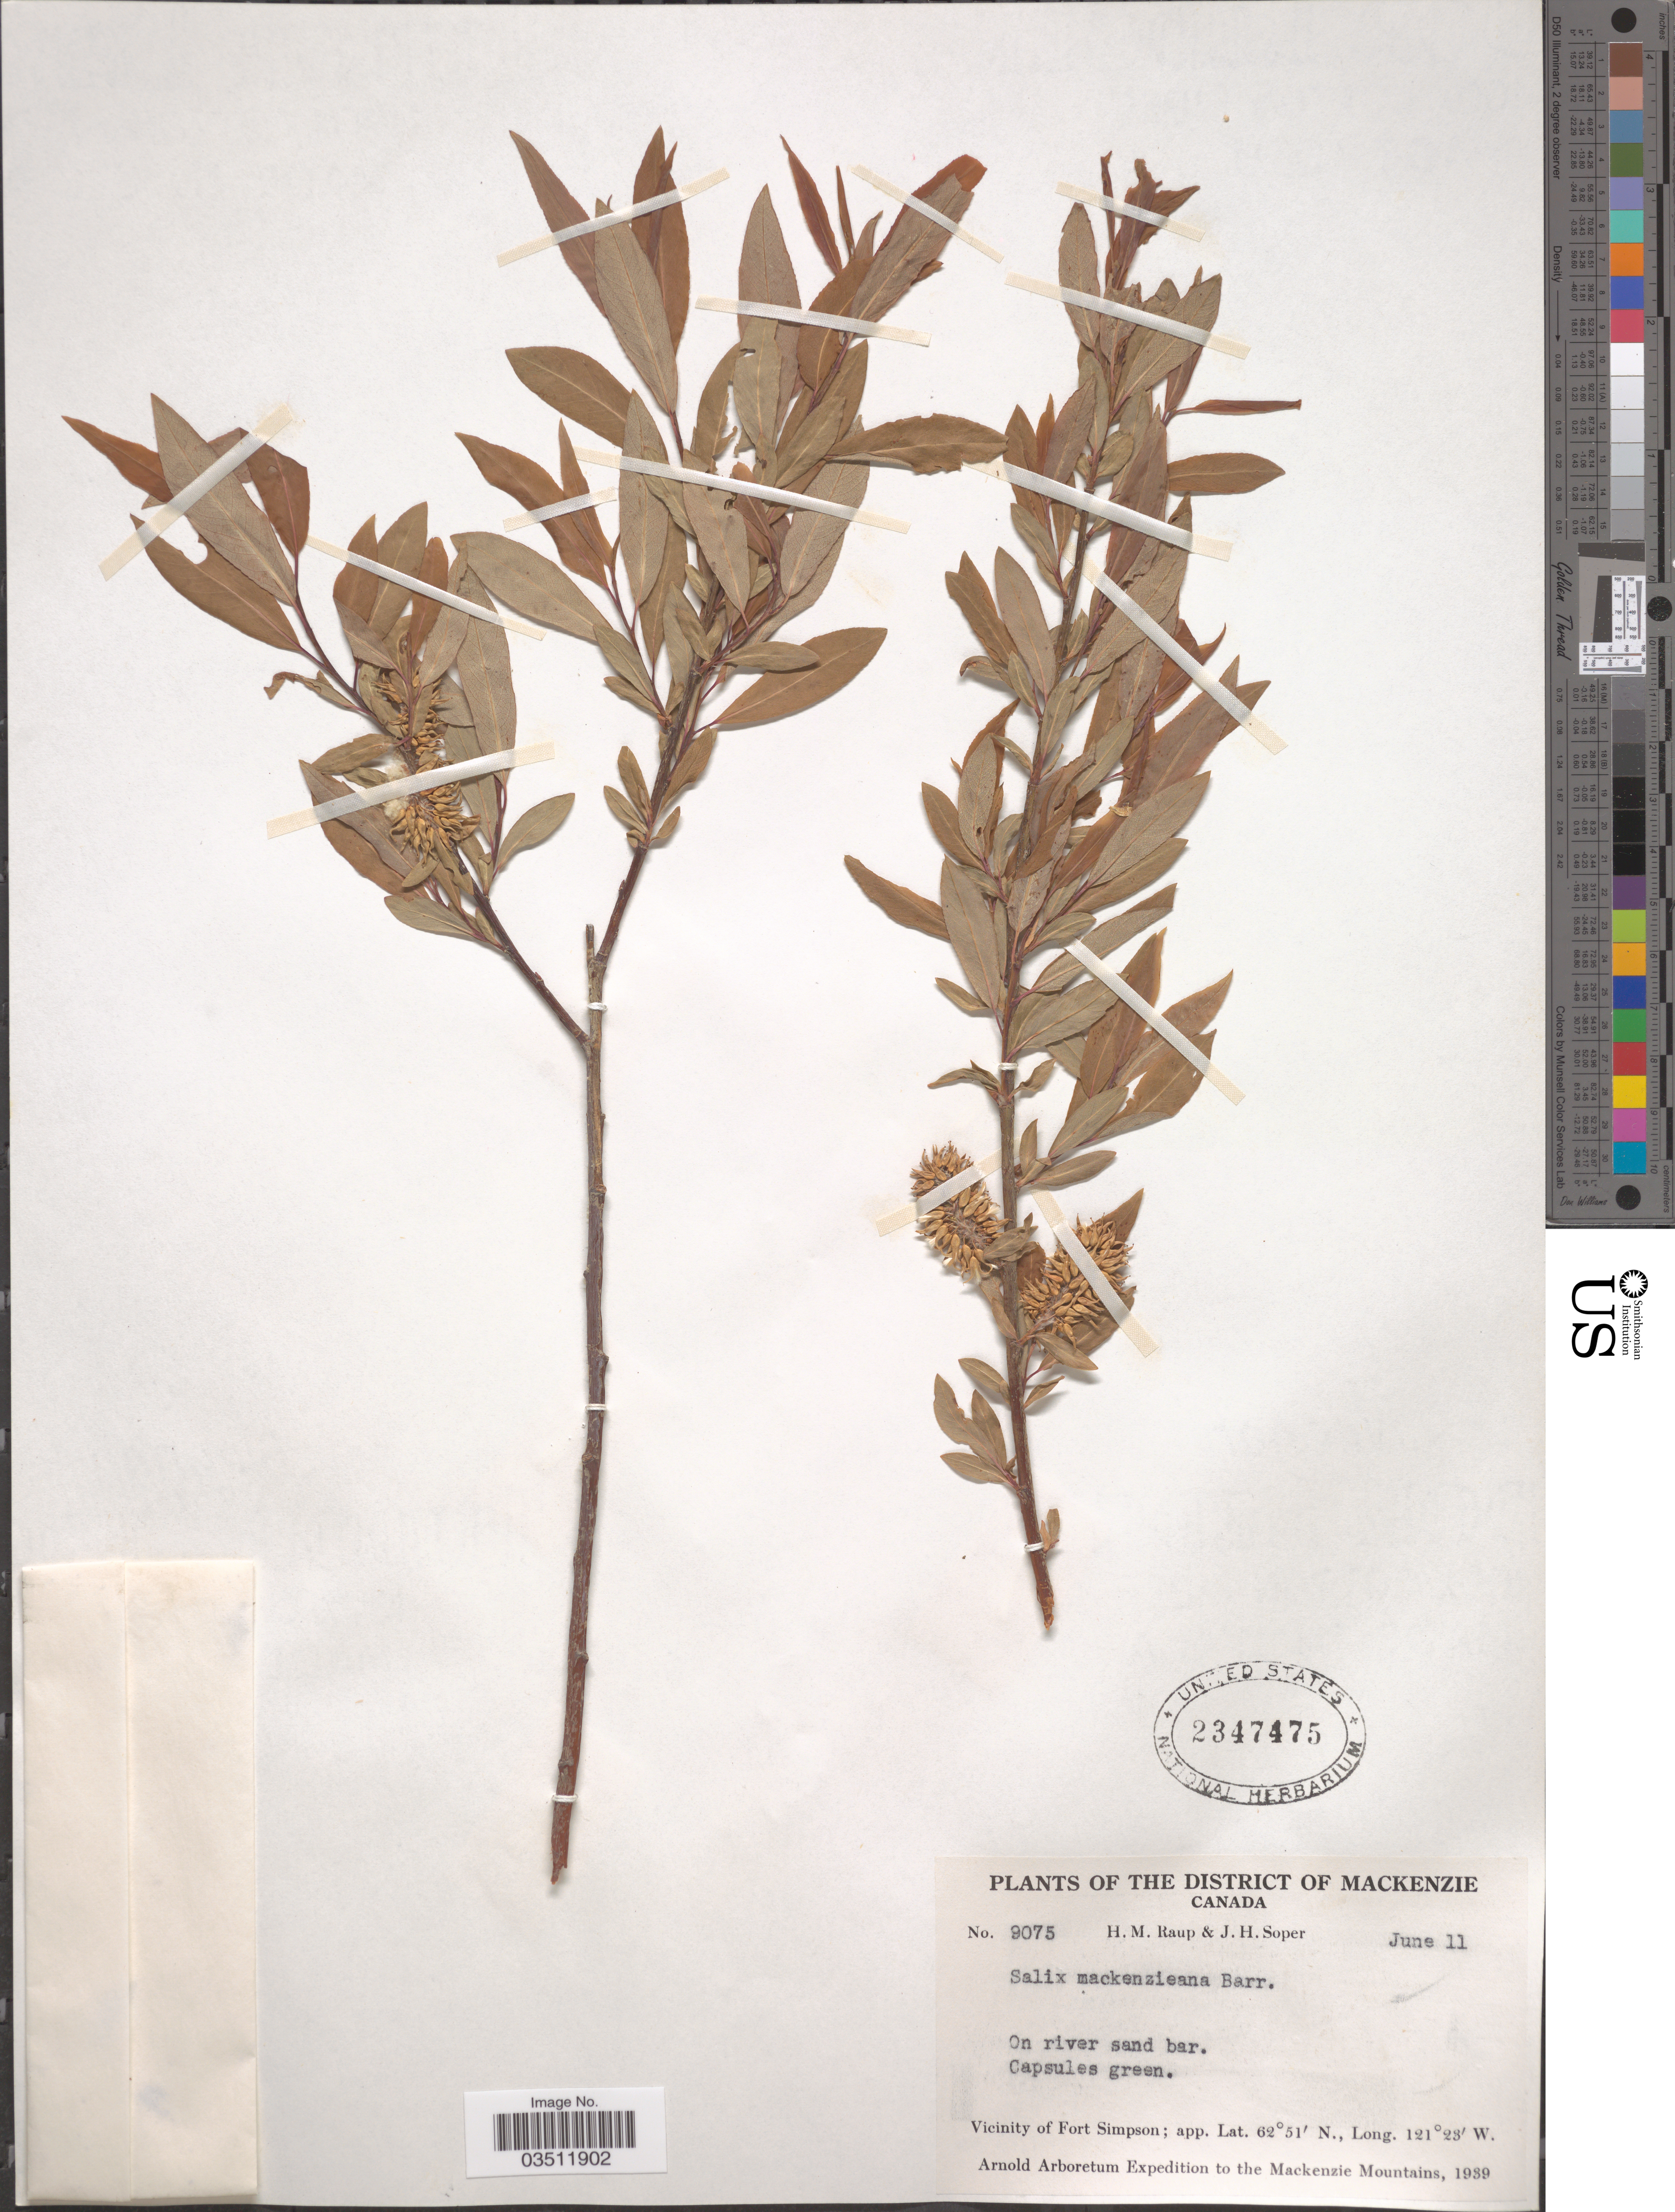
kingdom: Plantae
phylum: Tracheophyta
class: Magnoliopsida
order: Malpighiales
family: Salicaceae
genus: Salix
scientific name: Salix mackenziana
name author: (Hook.) Barratt ex Hook.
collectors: H. Raup & J. H. Soper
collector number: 9075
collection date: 1939-06-11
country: Canada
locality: The District of Mackenzie. On river sand bar. Vicinity of Fort Simpson. Mackenzie Mountains.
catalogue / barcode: US 2347475